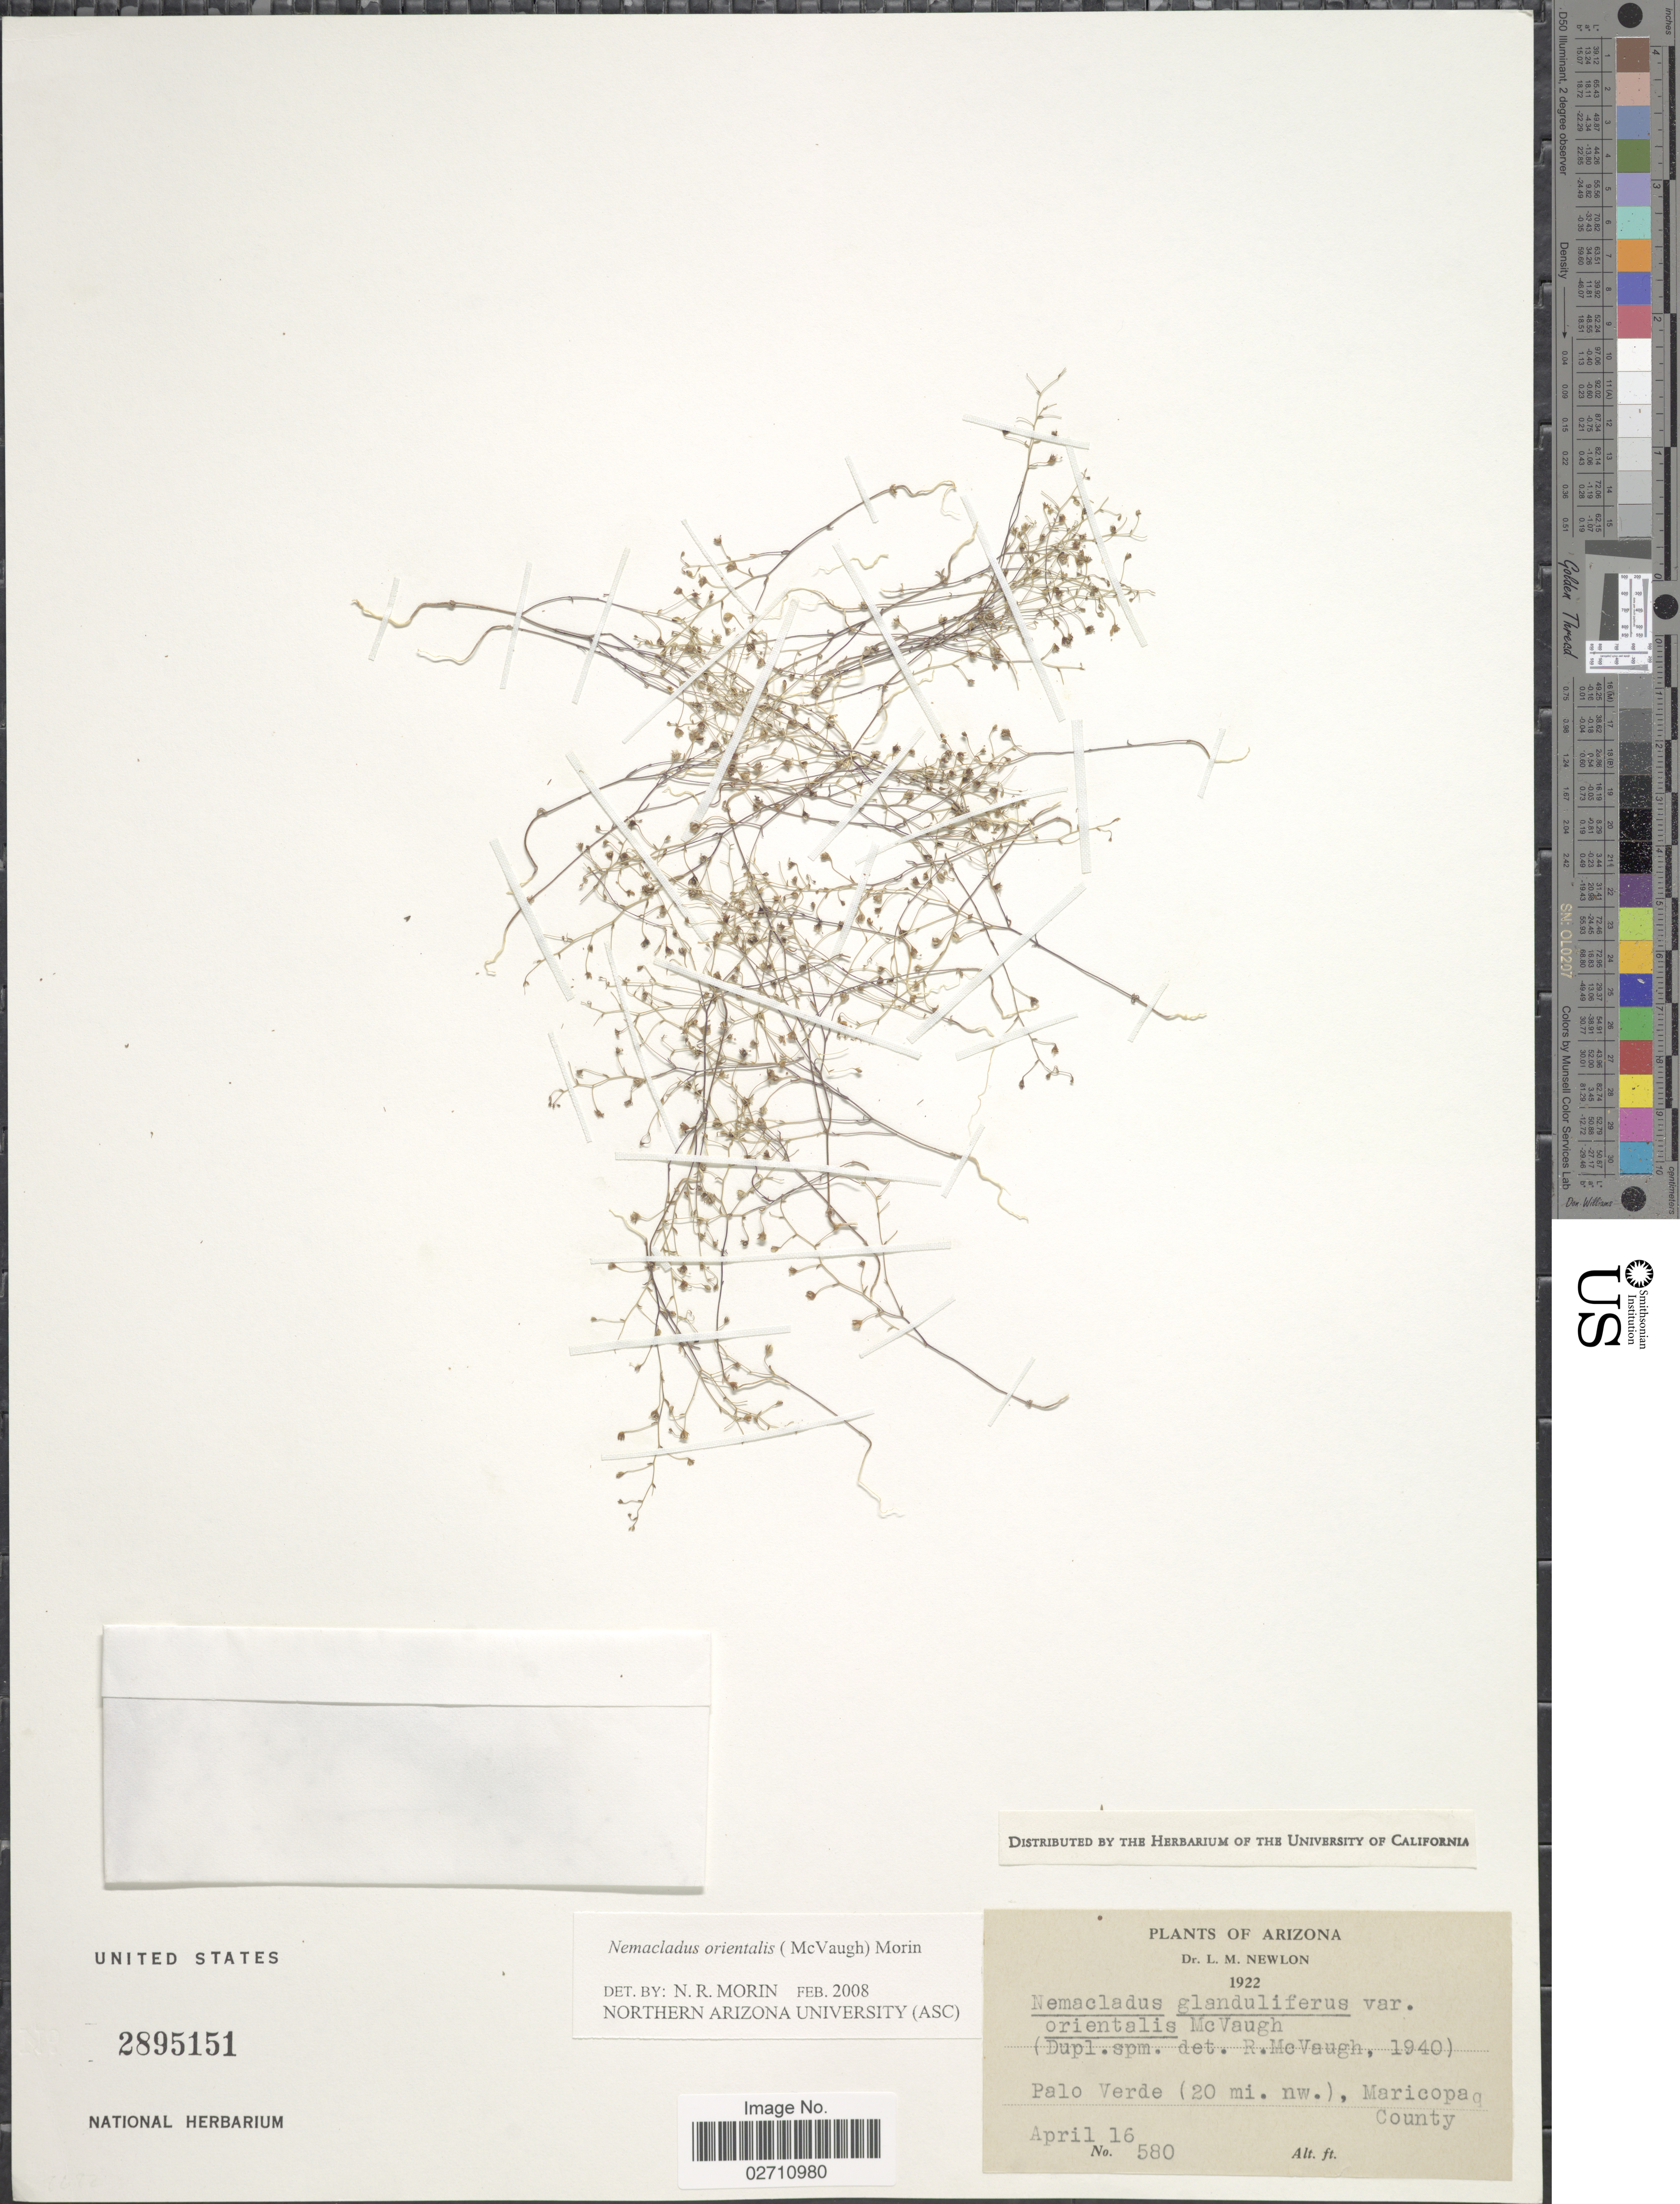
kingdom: Plantae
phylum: Tracheophyta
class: Magnoliopsida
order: Asterales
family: Campanulaceae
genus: Nemacladus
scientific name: Nemacladus orientalis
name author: (McVaugh) Morin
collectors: L. Newlon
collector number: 580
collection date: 1922-04-16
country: United States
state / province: Arizona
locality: Palo Verde (20 mi. nw.) Maricopa County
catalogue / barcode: US 2895151